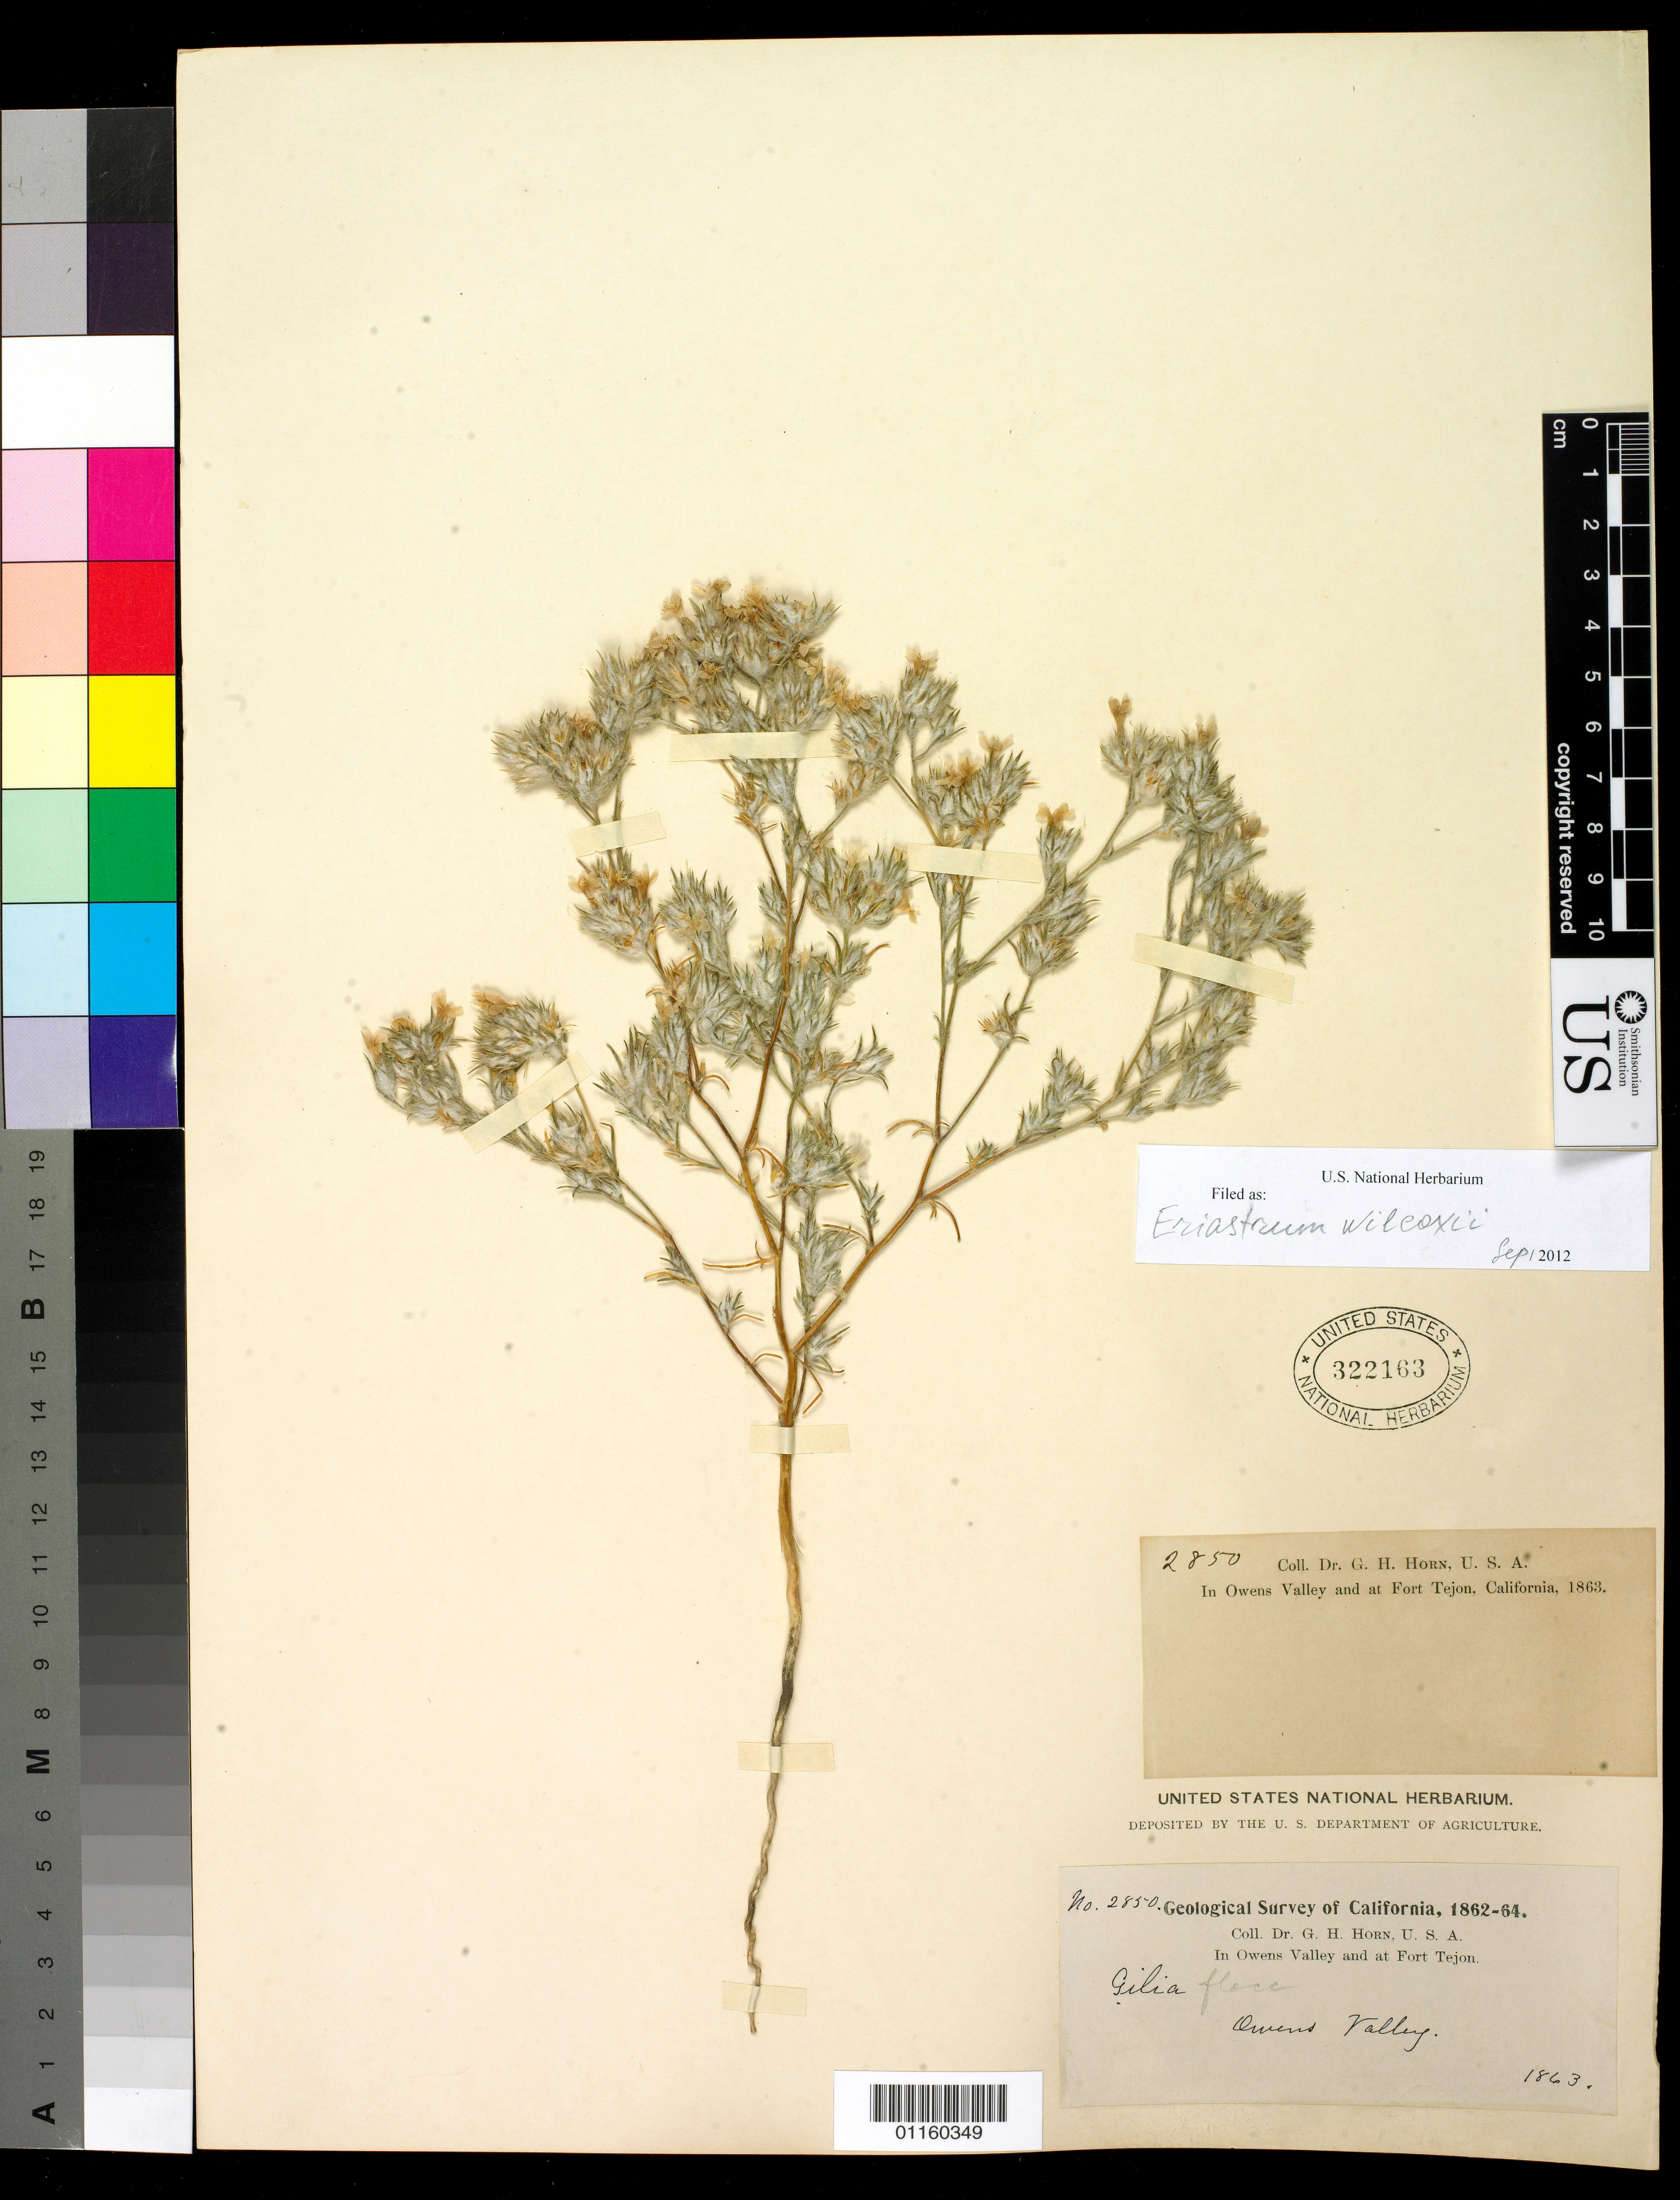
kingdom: Plantae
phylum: Tracheophyta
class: Magnoliopsida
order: Ericales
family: Polemoniaceae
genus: Eriastrum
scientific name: Eriastrum wilcoxii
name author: (A. Nelson) H. Mason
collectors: G. Horn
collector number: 2850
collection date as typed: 1863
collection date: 1863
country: United States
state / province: California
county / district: Kern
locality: In Owens Valley and at Fort Tejon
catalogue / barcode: US 322163